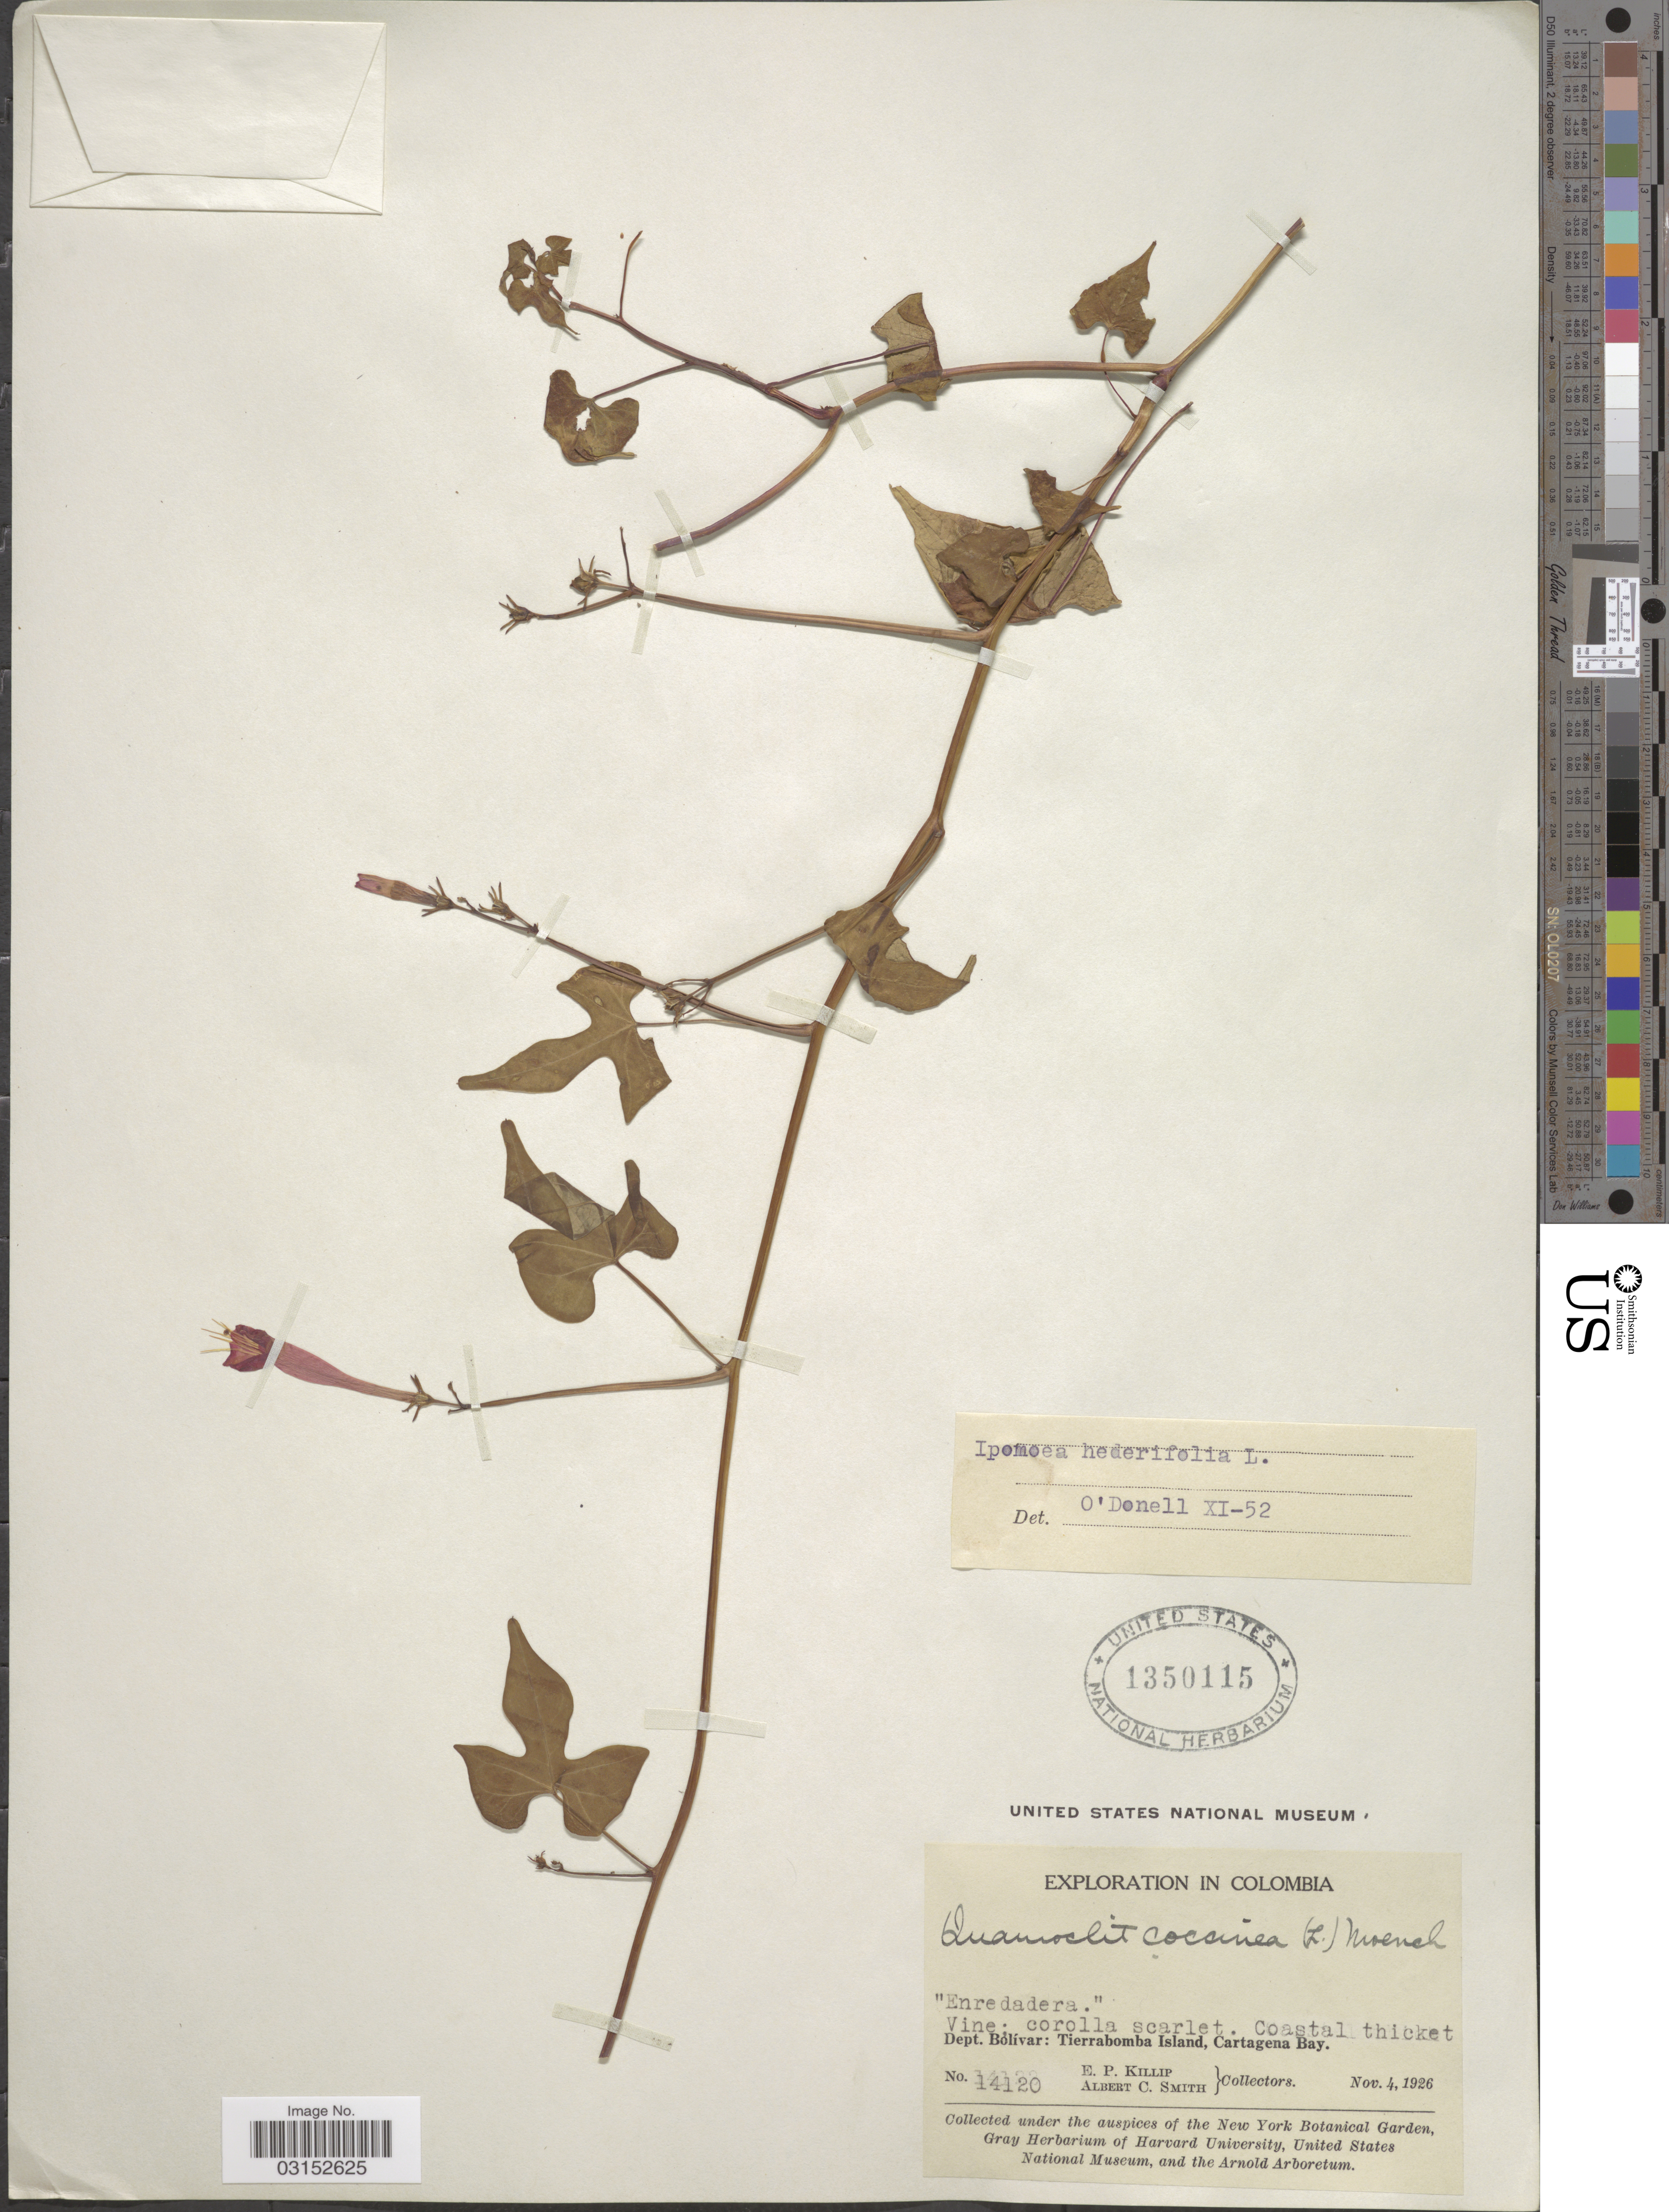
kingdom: Plantae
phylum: Tracheophyta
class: Magnoliopsida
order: Solanales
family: Convolvulaceae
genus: Ipomoea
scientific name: Ipomoea hederifolia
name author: L.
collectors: E. P. Killip & A. C. Smith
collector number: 14120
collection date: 1926-11-04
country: Colombia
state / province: Bolívar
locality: Dept. Bolívar: Tierrabomba Island, Cartagena Bay.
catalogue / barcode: US 1350115